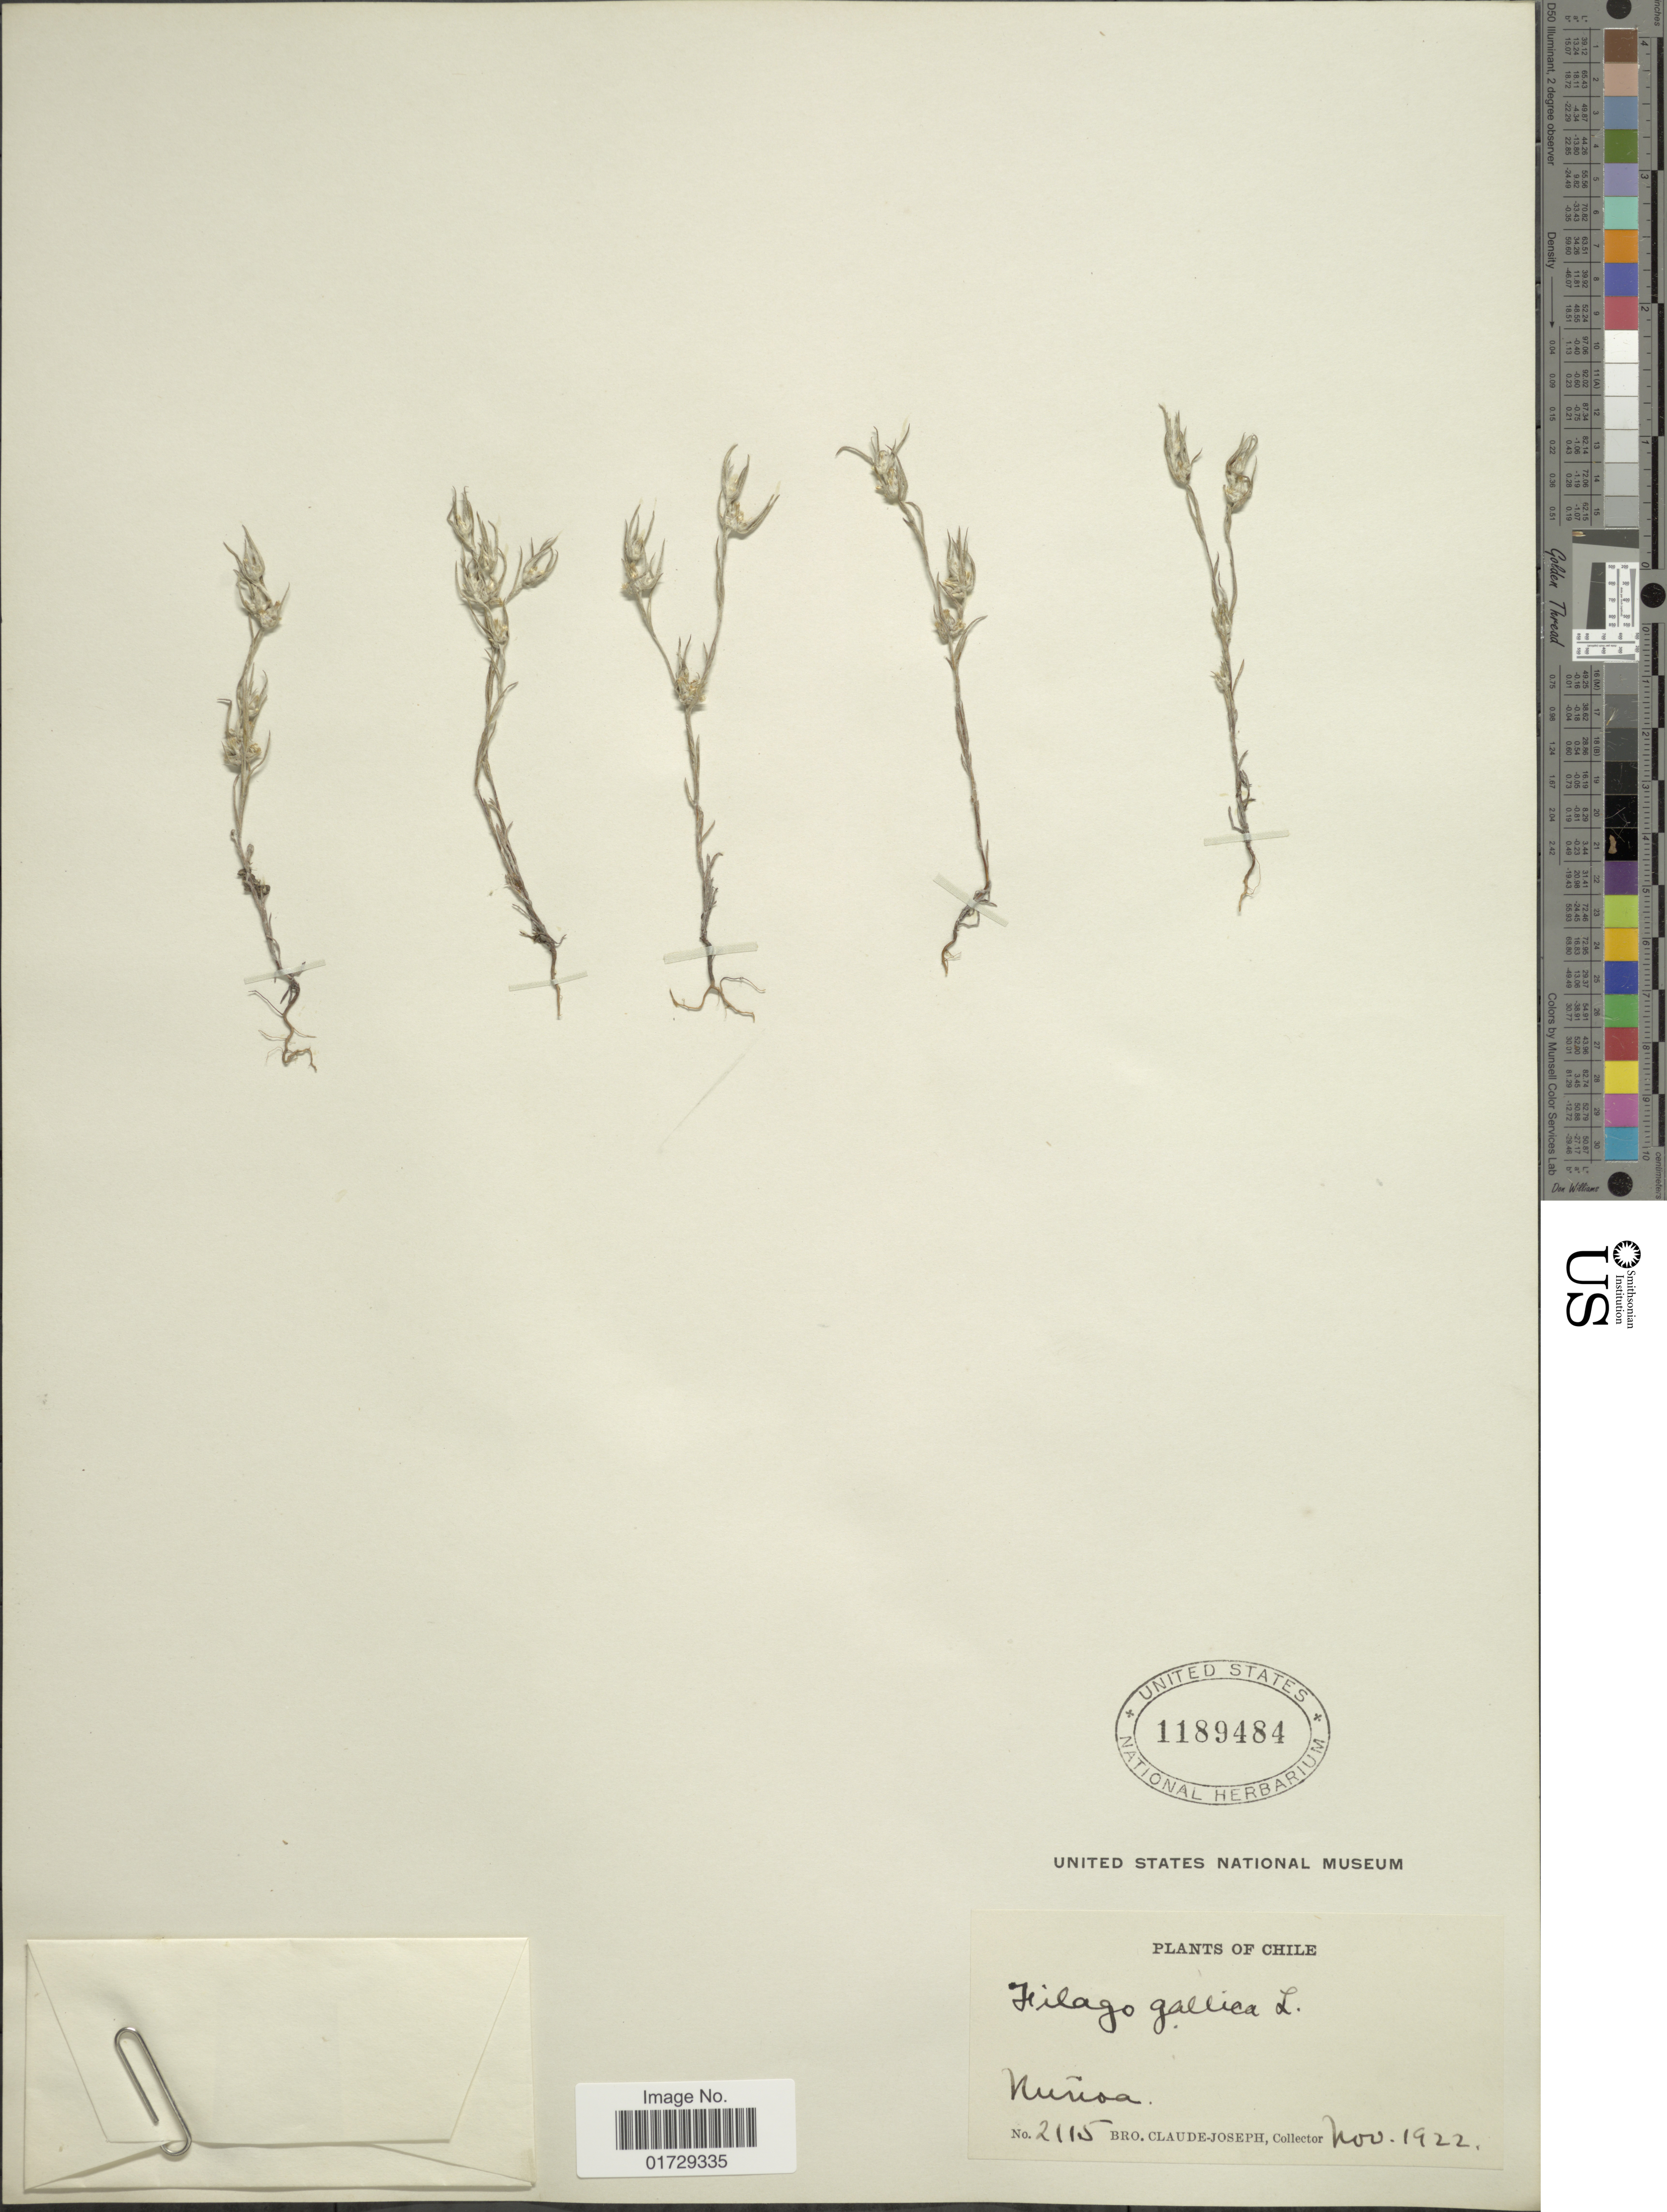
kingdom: Plantae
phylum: Tracheophyta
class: Magnoliopsida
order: Asterales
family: Asteraceae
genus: Filago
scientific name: Filago gallica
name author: L.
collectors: Bro. Claude-Joseph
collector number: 2115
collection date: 1922-11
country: Chile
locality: Nunoa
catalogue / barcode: US 1189484